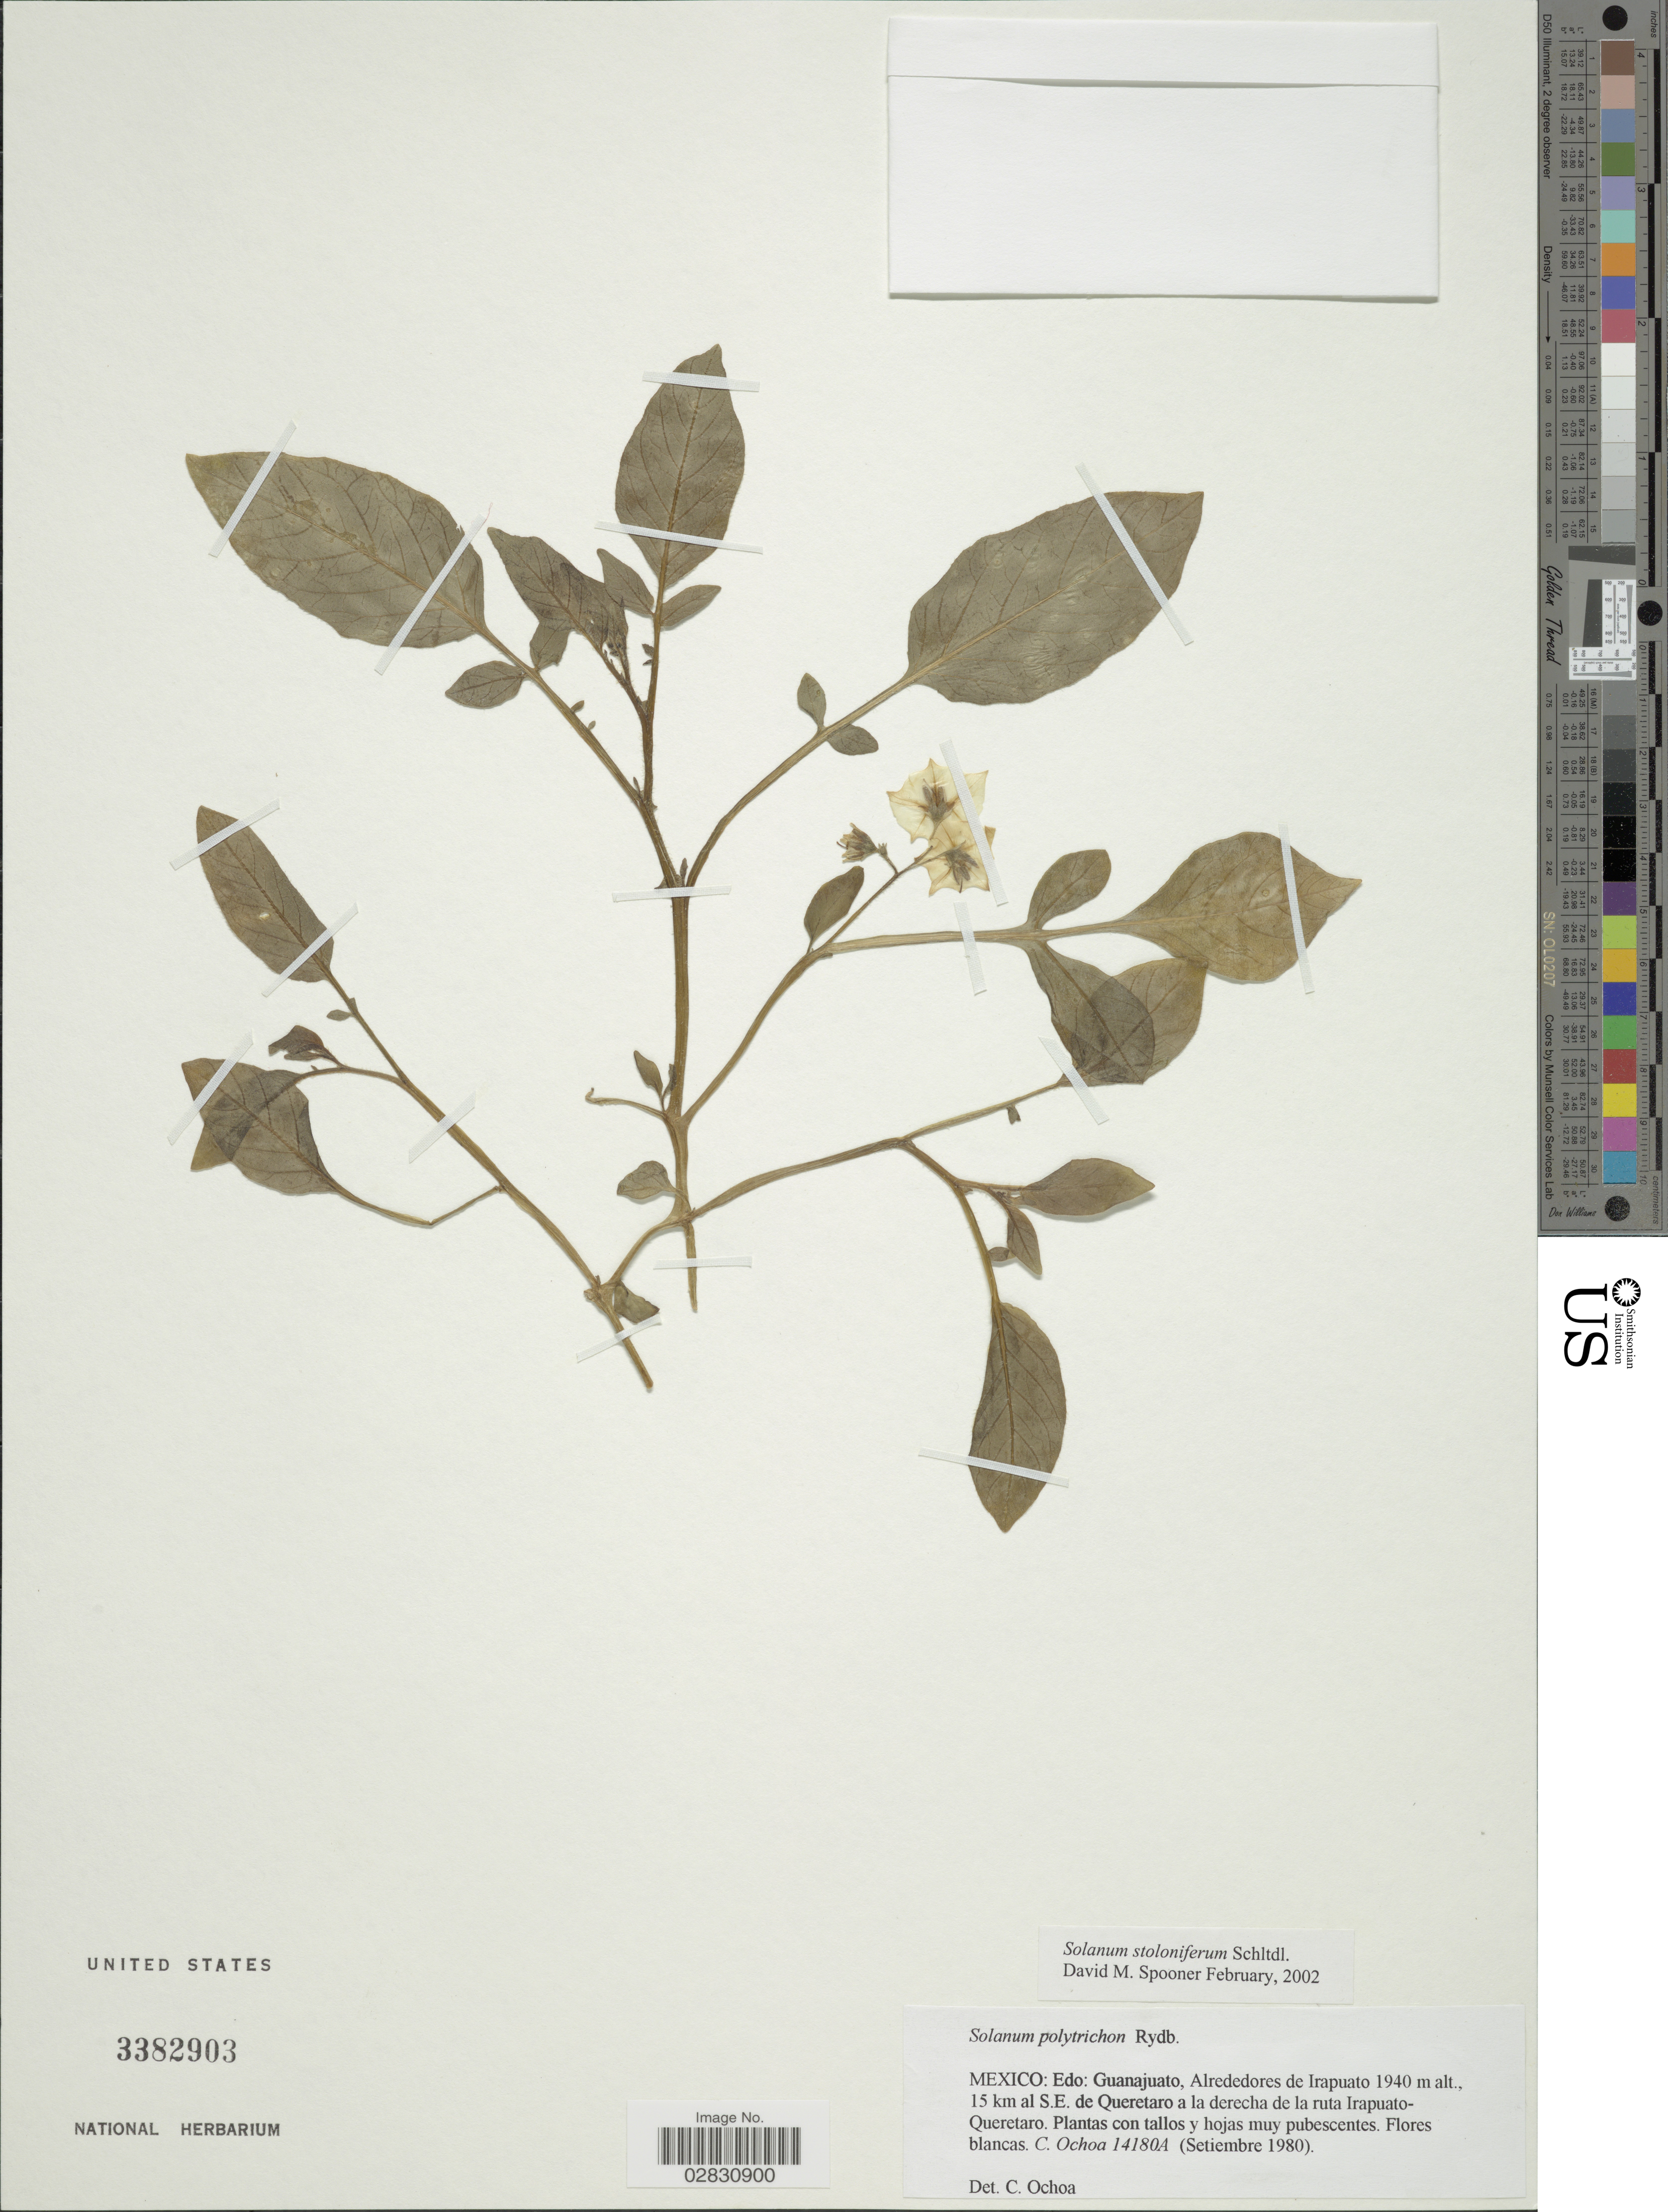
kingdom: Plantae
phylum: Tracheophyta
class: Magnoliopsida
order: Solanales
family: Solanaceae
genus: Solanum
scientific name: Solanum stoloniferum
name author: Schltdl.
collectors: C. Ochoa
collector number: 14180A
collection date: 1980-09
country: Mexico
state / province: Guanajuato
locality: Alrededores de Irapuato, 15 km al S.E. de Queretaro a la derecha de la ruta Irapuato-Queretaro.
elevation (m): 1940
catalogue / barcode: US 3382903